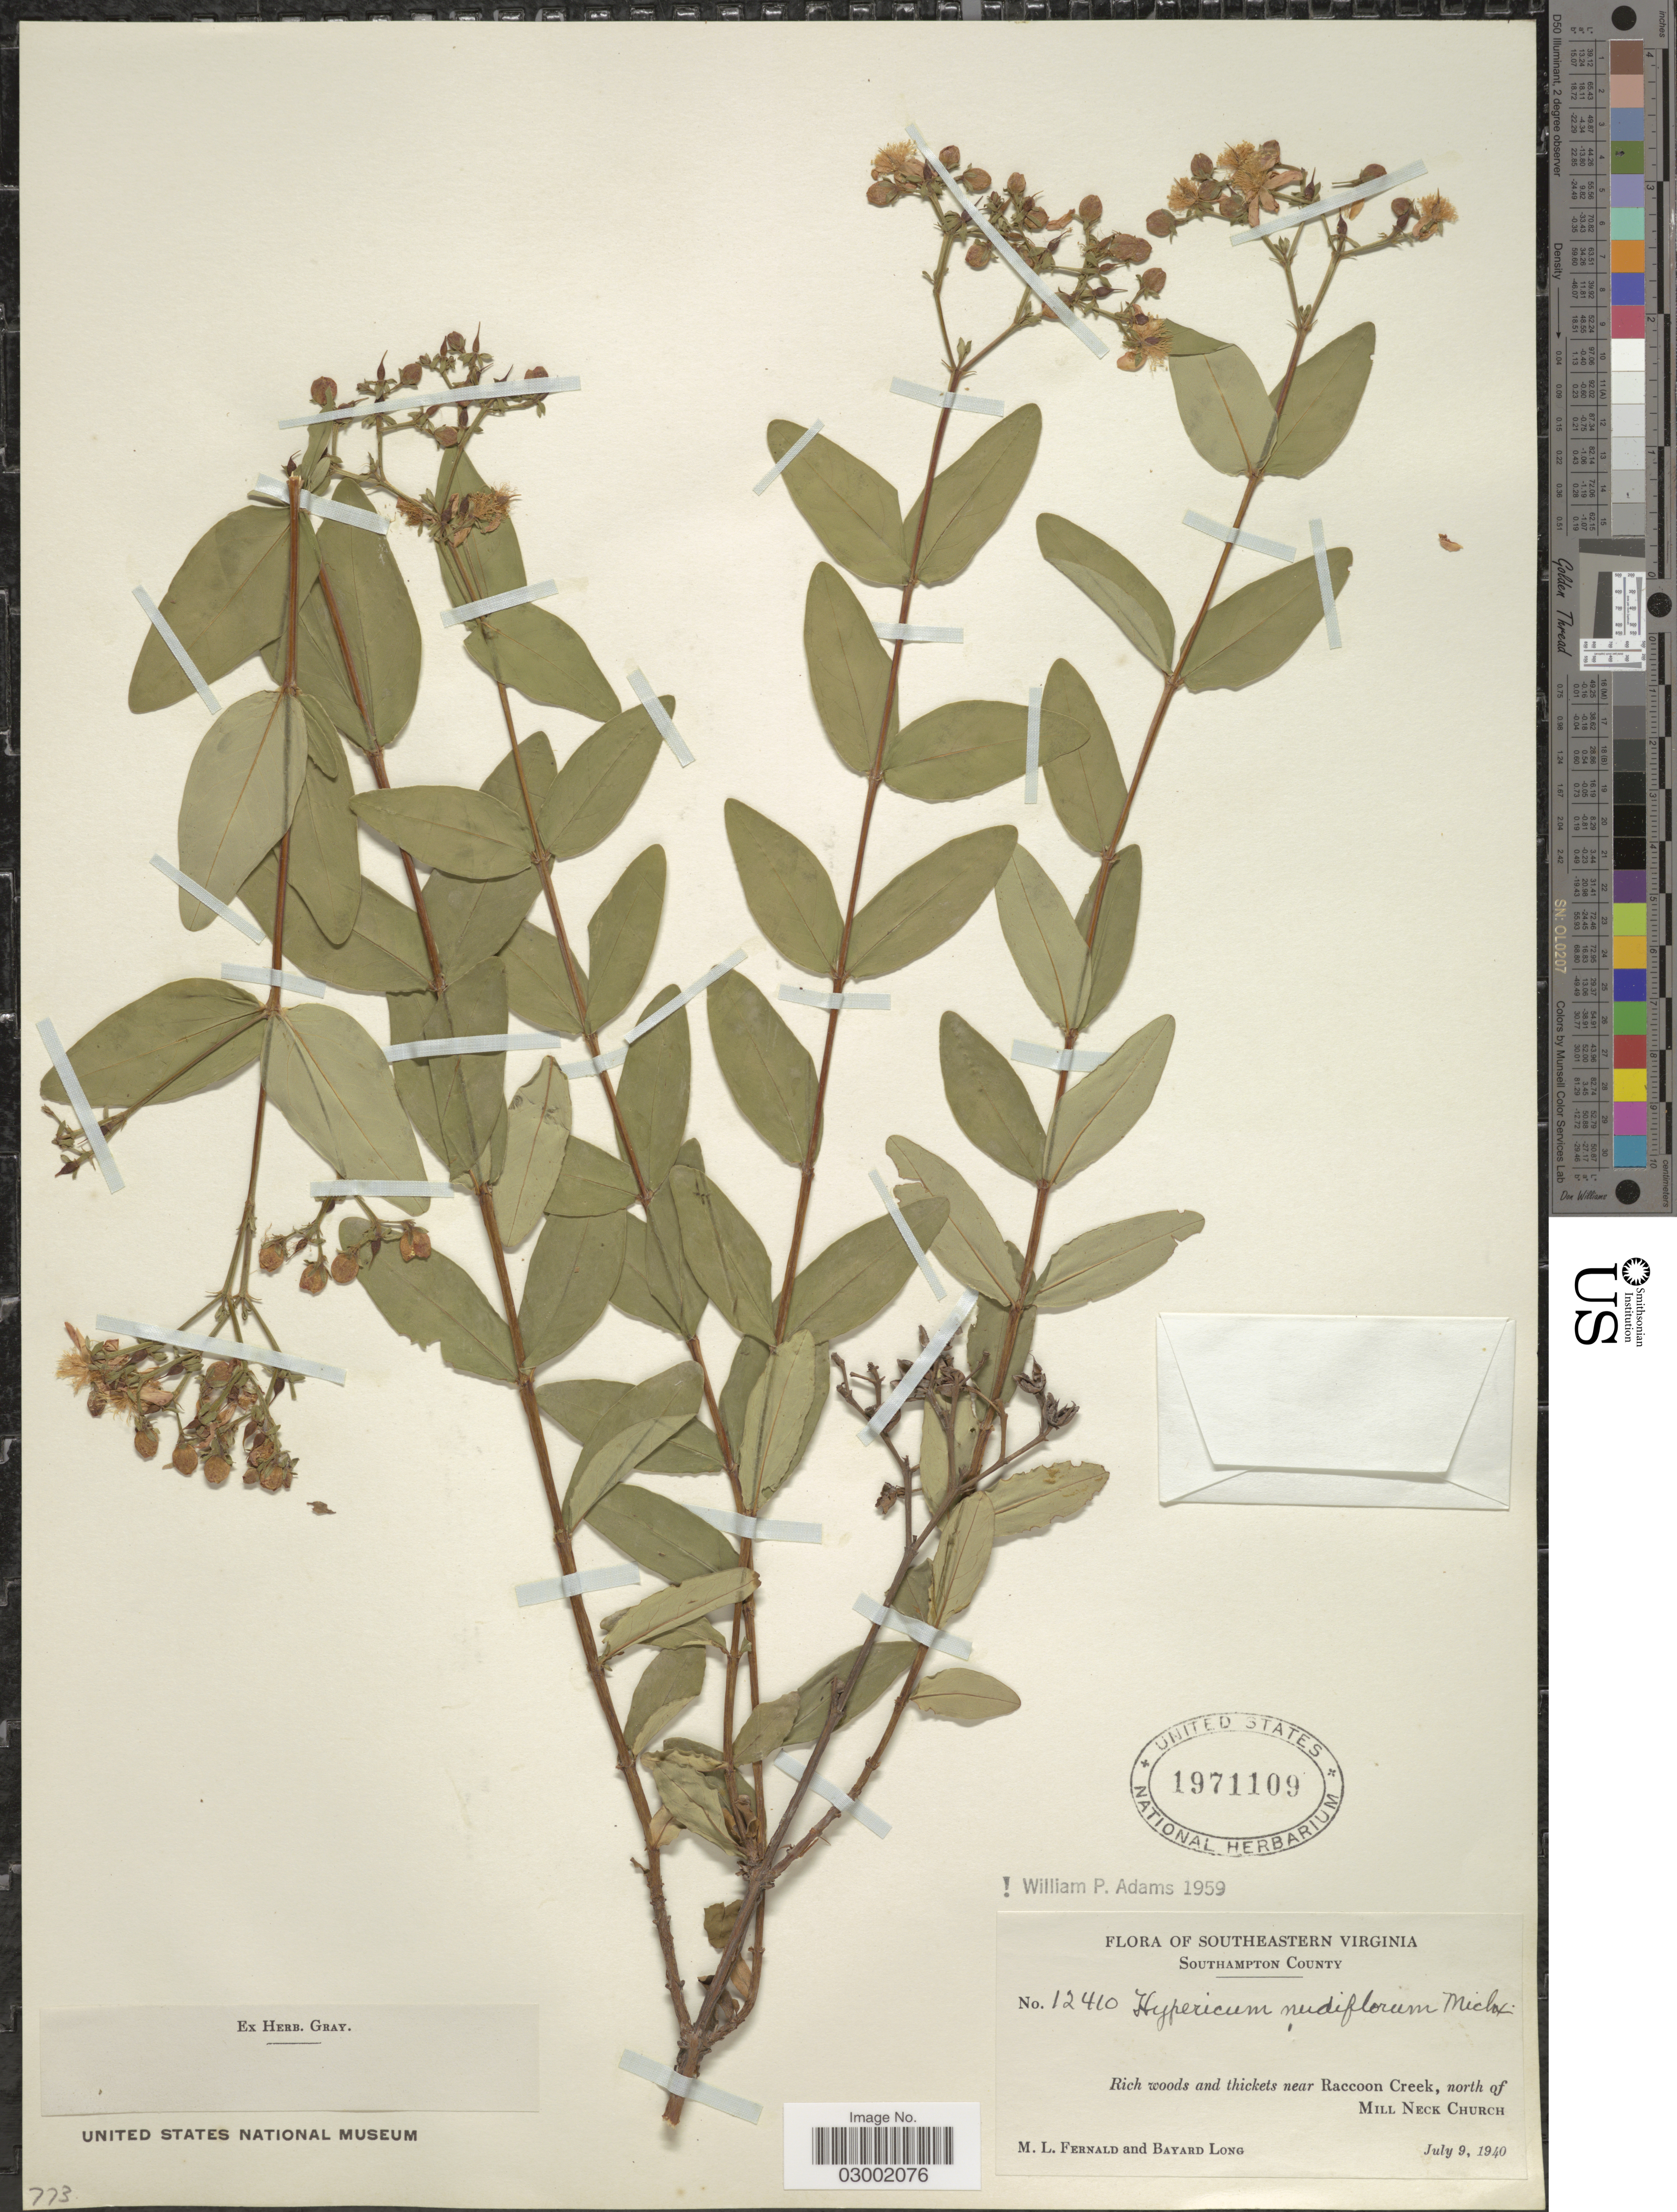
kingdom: Plantae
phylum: Tracheophyta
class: Magnoliopsida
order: Malpighiales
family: Hypericaceae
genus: Hypericum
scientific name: Hypericum nudiflorum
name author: Michx. ex Willd.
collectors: M. L. Fernald & B. Long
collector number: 12410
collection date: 1940-07-09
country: United States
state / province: Virginia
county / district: Southampton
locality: Southeastern Virginia. Southampton County. Rich woods and thickets near Raccoon Creek, north of Mill Neck Church.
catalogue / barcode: US 1971109